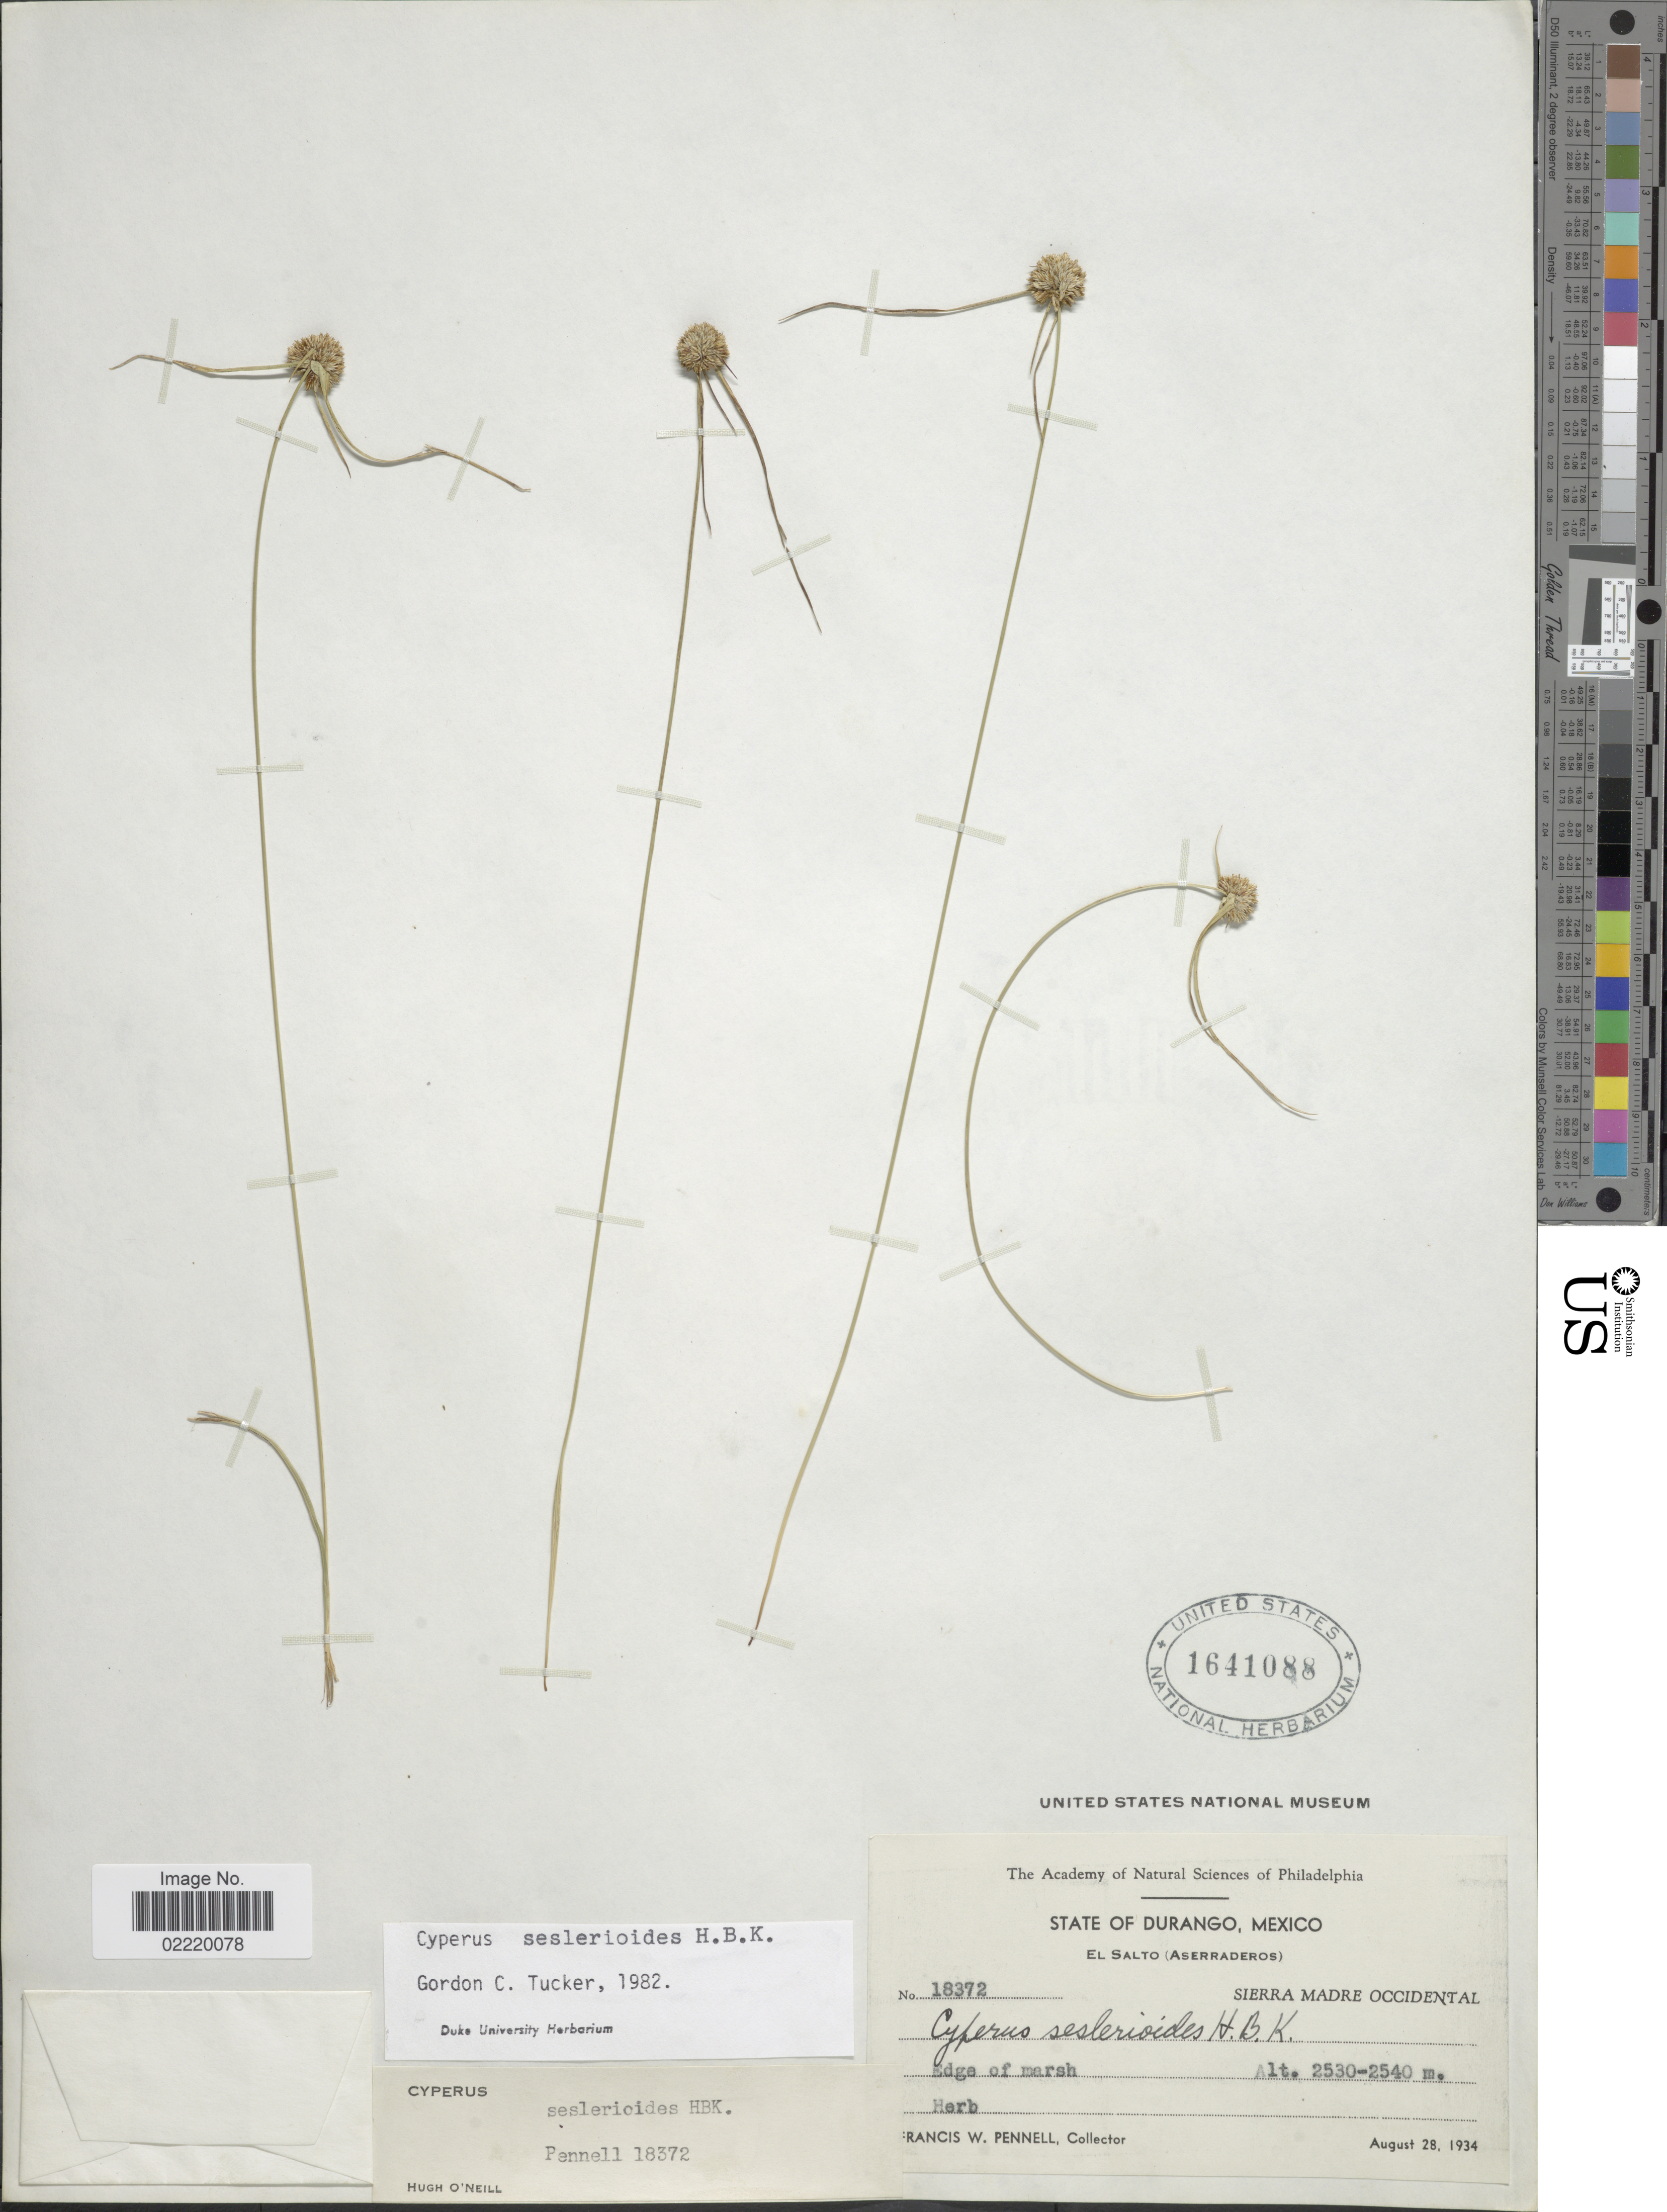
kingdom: Plantae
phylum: Tracheophyta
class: Liliopsida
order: Poales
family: Cyperaceae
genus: Cyperus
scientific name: Cyperus seslerioides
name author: Kunth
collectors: F. W. Pennell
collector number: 18372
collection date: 1934-08-28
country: Mexico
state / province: Durango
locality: El Salto (Aserraderos), Sierra Madre Occidental, edge of marsh.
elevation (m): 2530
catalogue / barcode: US 1641088